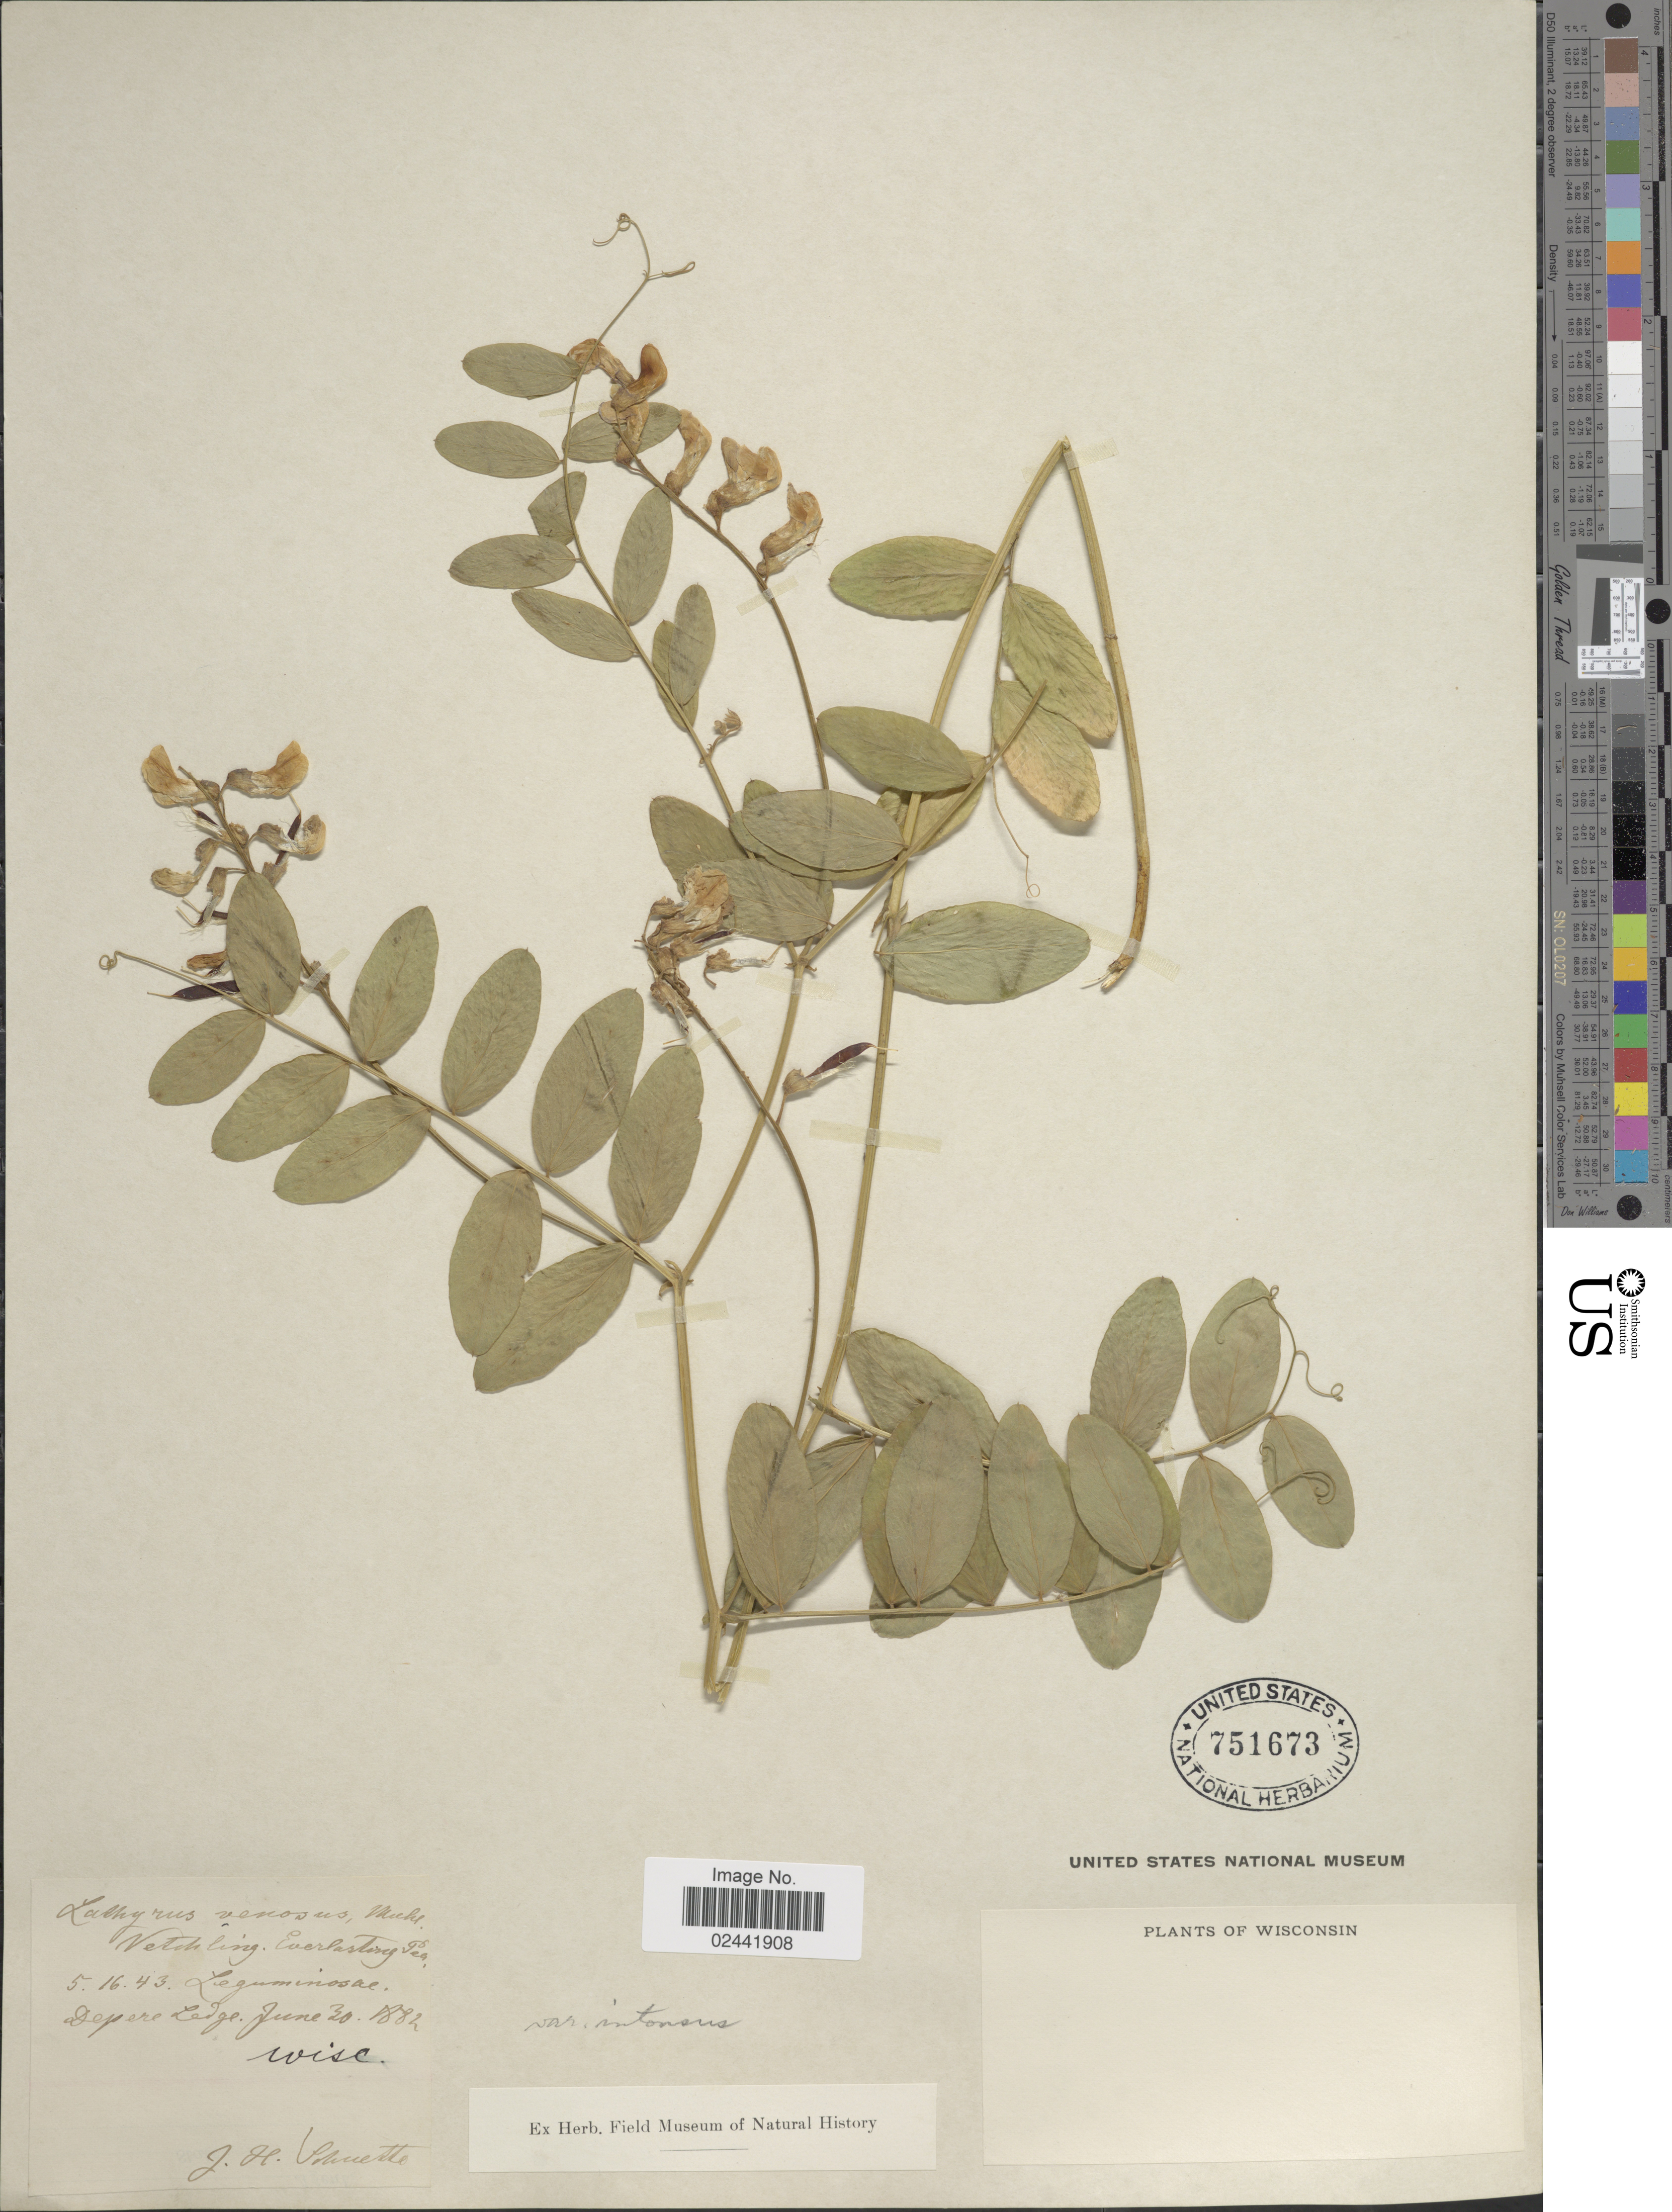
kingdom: Plantae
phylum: Tracheophyta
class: Magnoliopsida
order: Fabales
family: Fabaceae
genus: Lathyrus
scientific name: Lathyrus venosus var. intonsus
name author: Butters & H. St. John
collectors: J. H. Schuette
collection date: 1882-06-30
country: United States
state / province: Wisconsin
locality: Depere Ledge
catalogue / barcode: US 751673